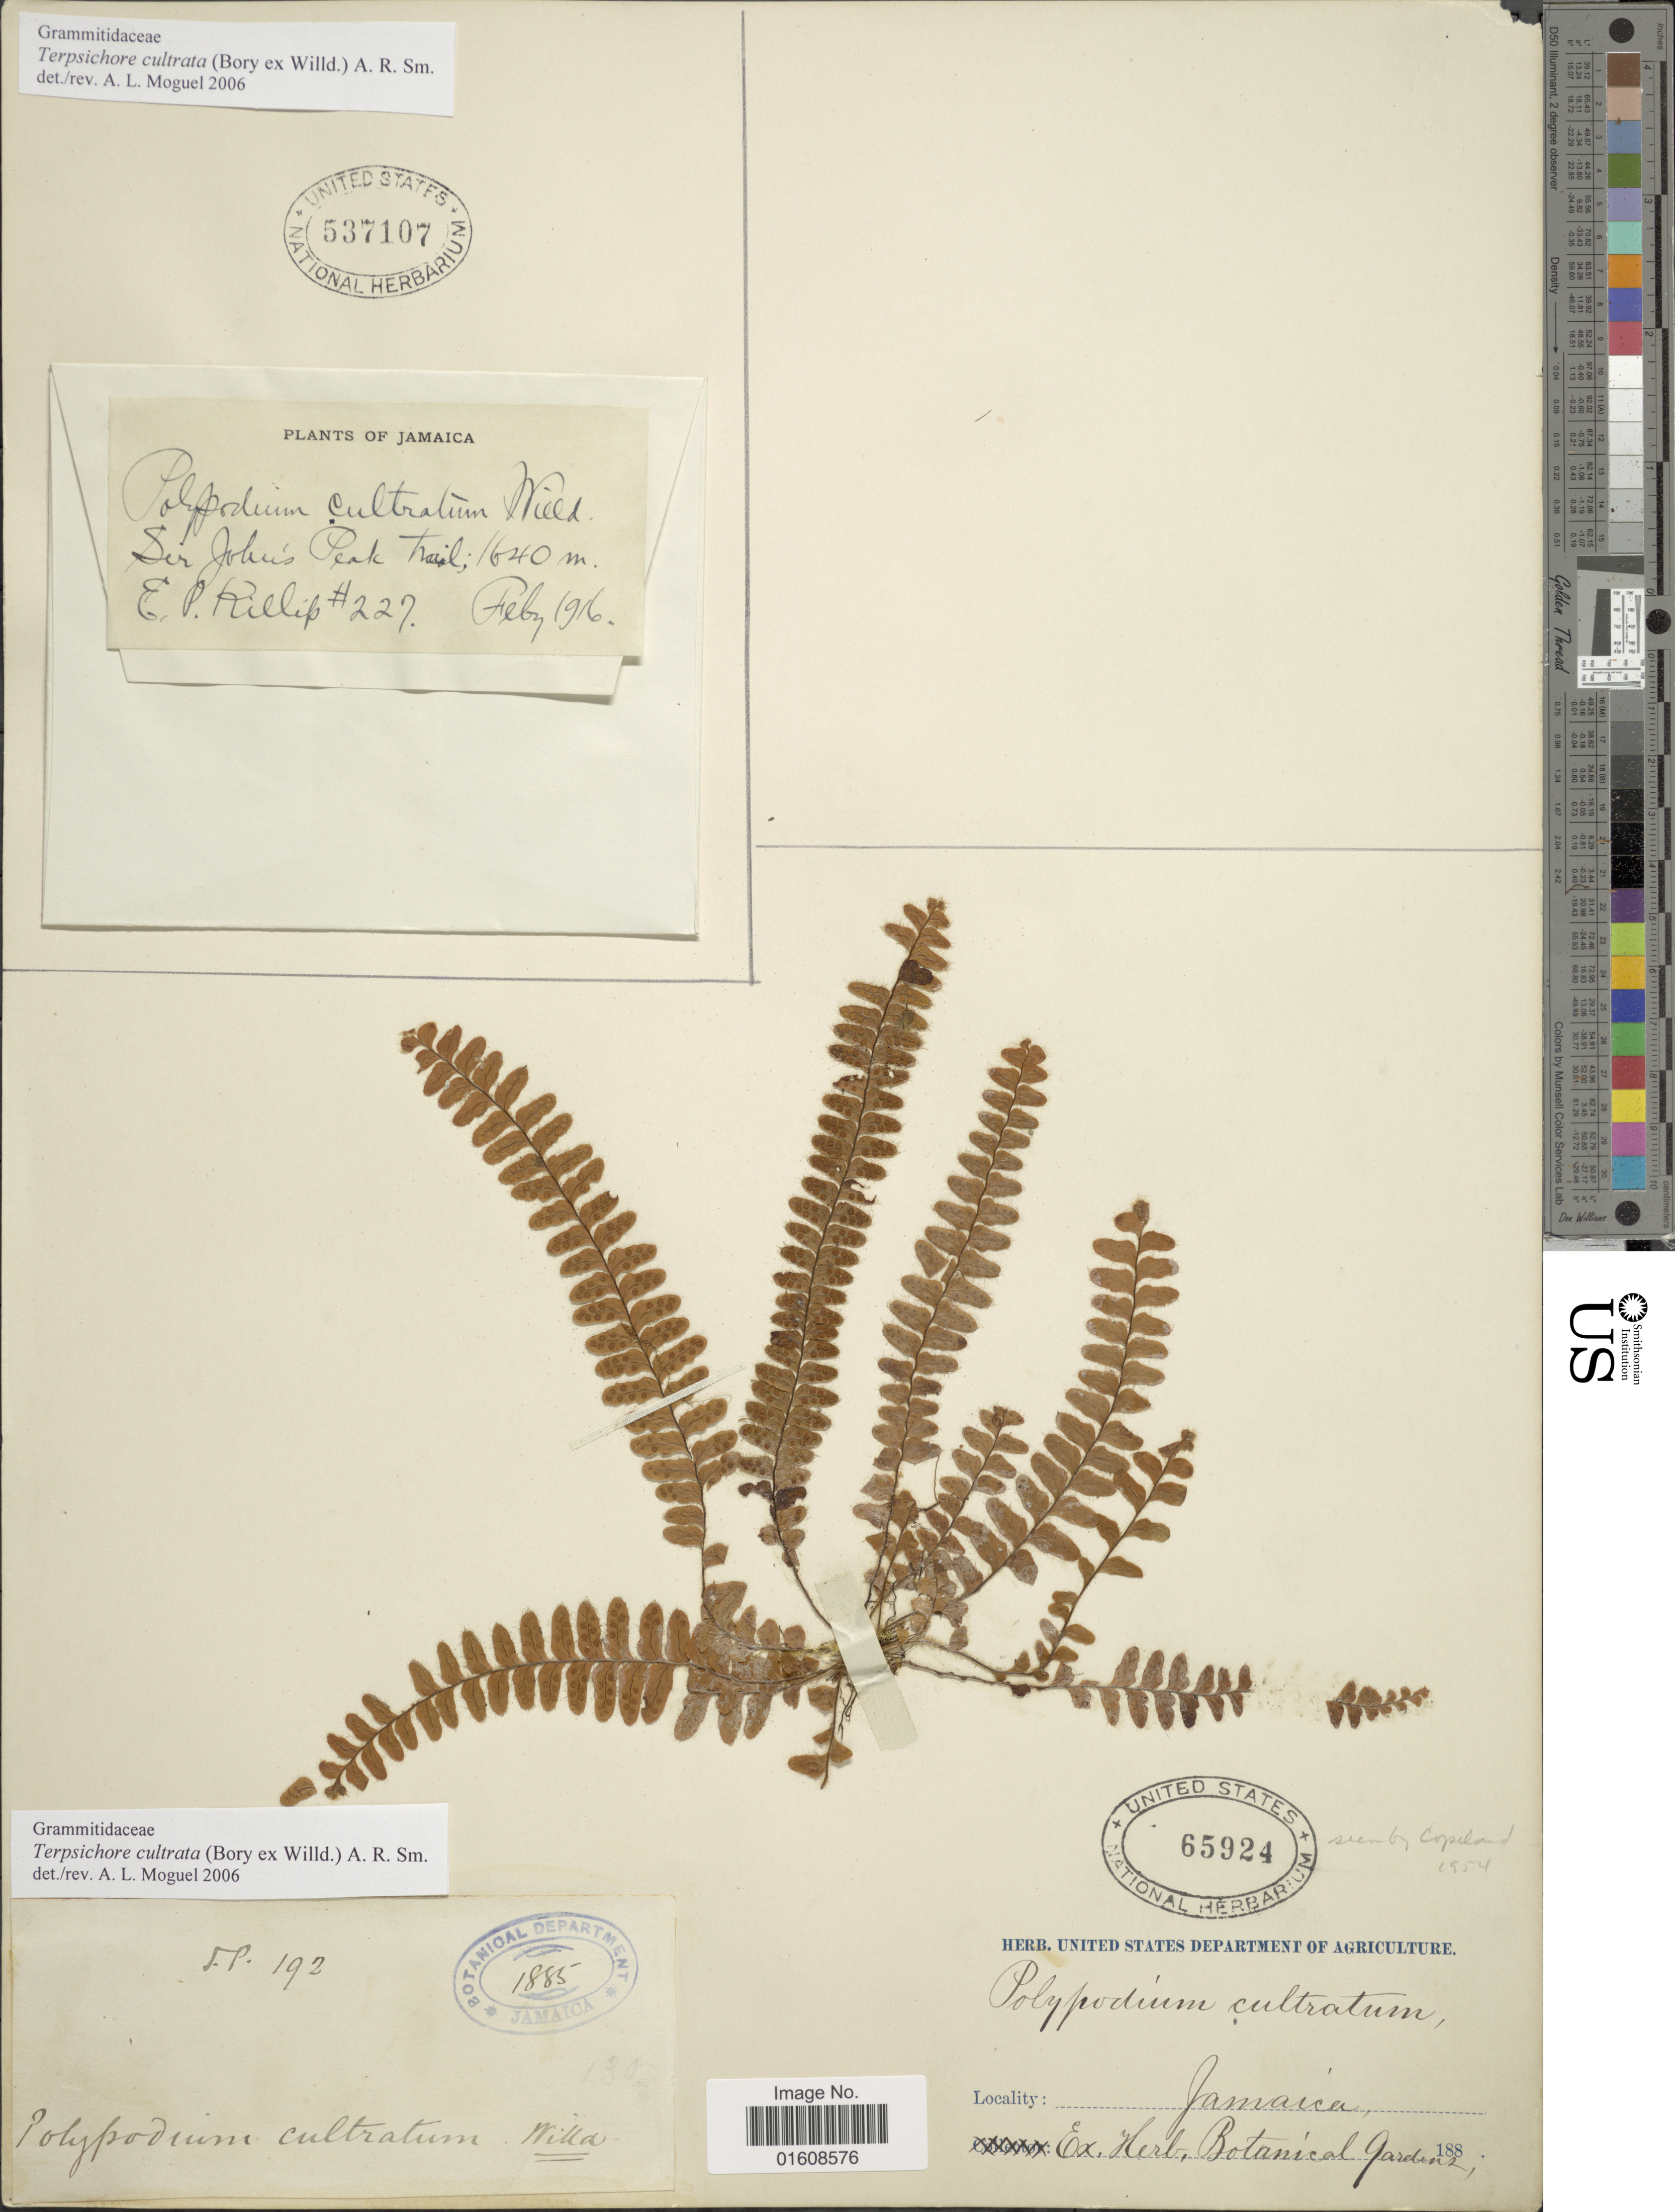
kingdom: Plantae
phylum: Tracheophyta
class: Polypodiopsida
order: Polypodiales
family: Polypodiaceae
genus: Alansmia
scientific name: Alansmia cultrata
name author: (Bory ex Willd.) Moguel & M. Kessler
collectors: E. P. Killip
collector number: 227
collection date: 1916-02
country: Jamaica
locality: Sir John's Peak trail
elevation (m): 1640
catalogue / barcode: US 537107-2